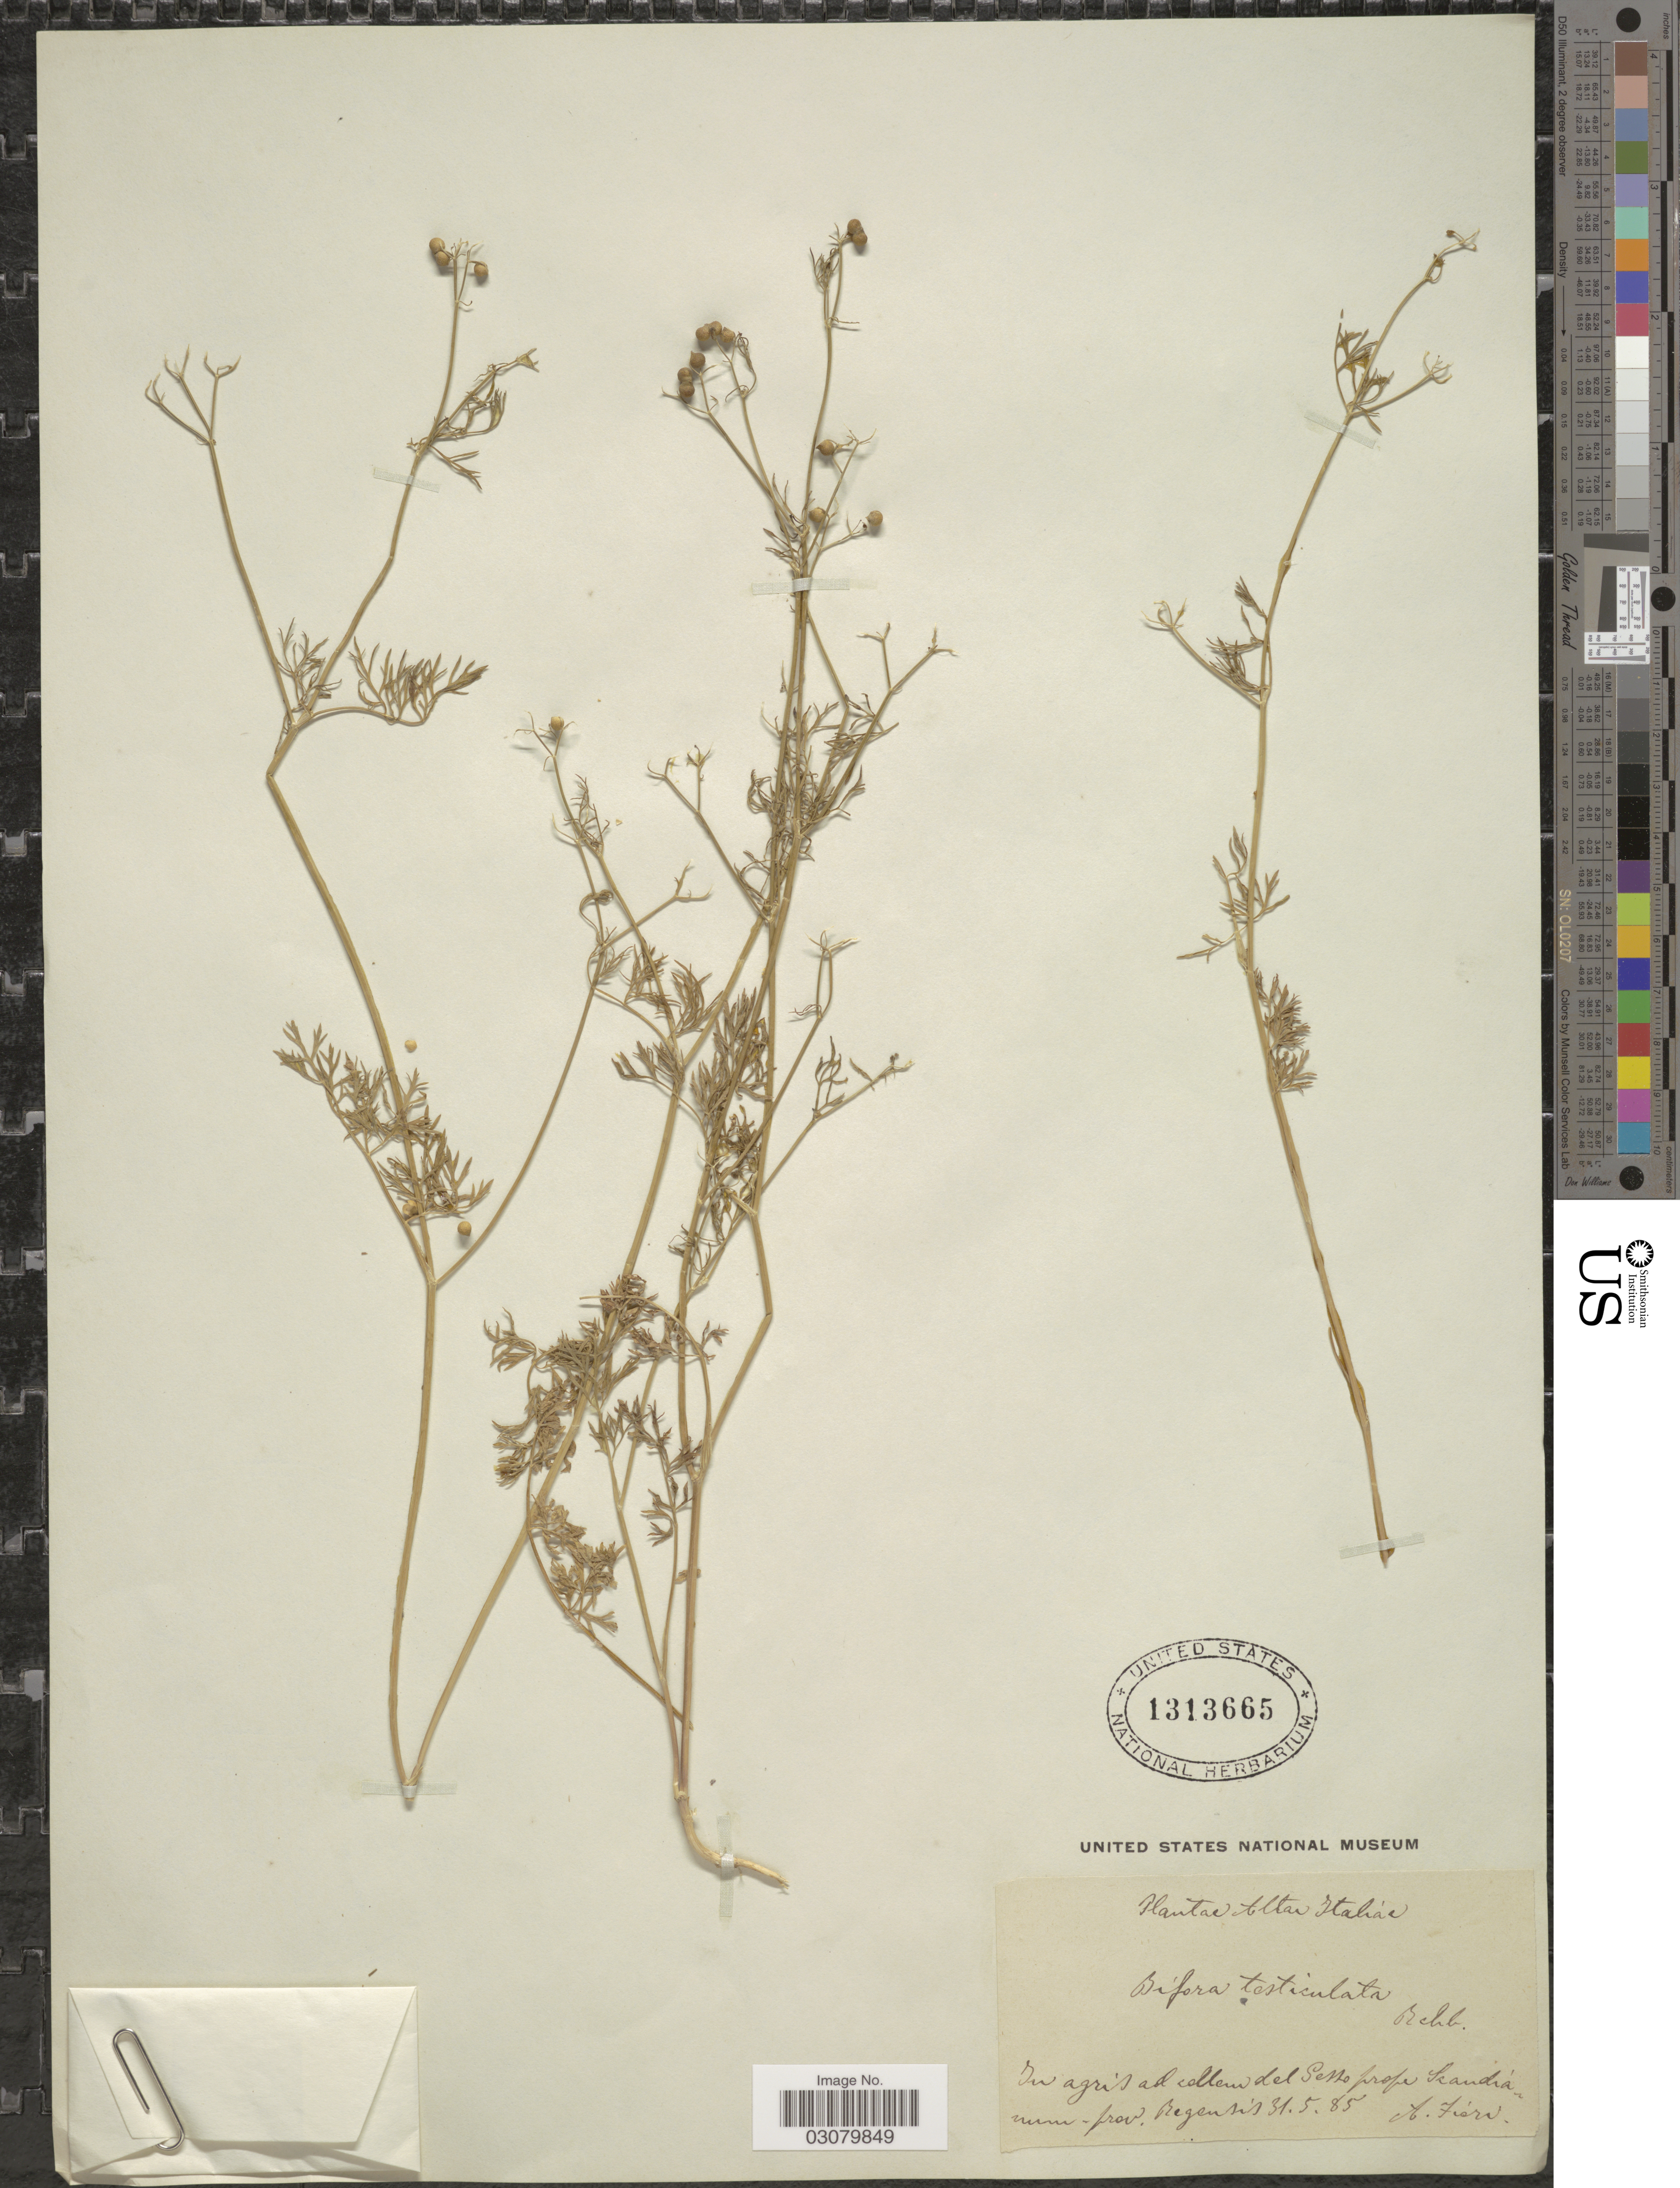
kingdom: Plantae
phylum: Tracheophyta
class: Magnoliopsida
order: Apiales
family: Apiaceae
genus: Bifora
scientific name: Bifora testiculata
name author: (L.) Spreng.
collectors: A. Fiori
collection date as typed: Transcribed d/m/y: 31/5/85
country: Italy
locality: In agris ad ad collem del Gesso prope Skandia [illegible text] prov. Begensis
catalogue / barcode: US 1313665